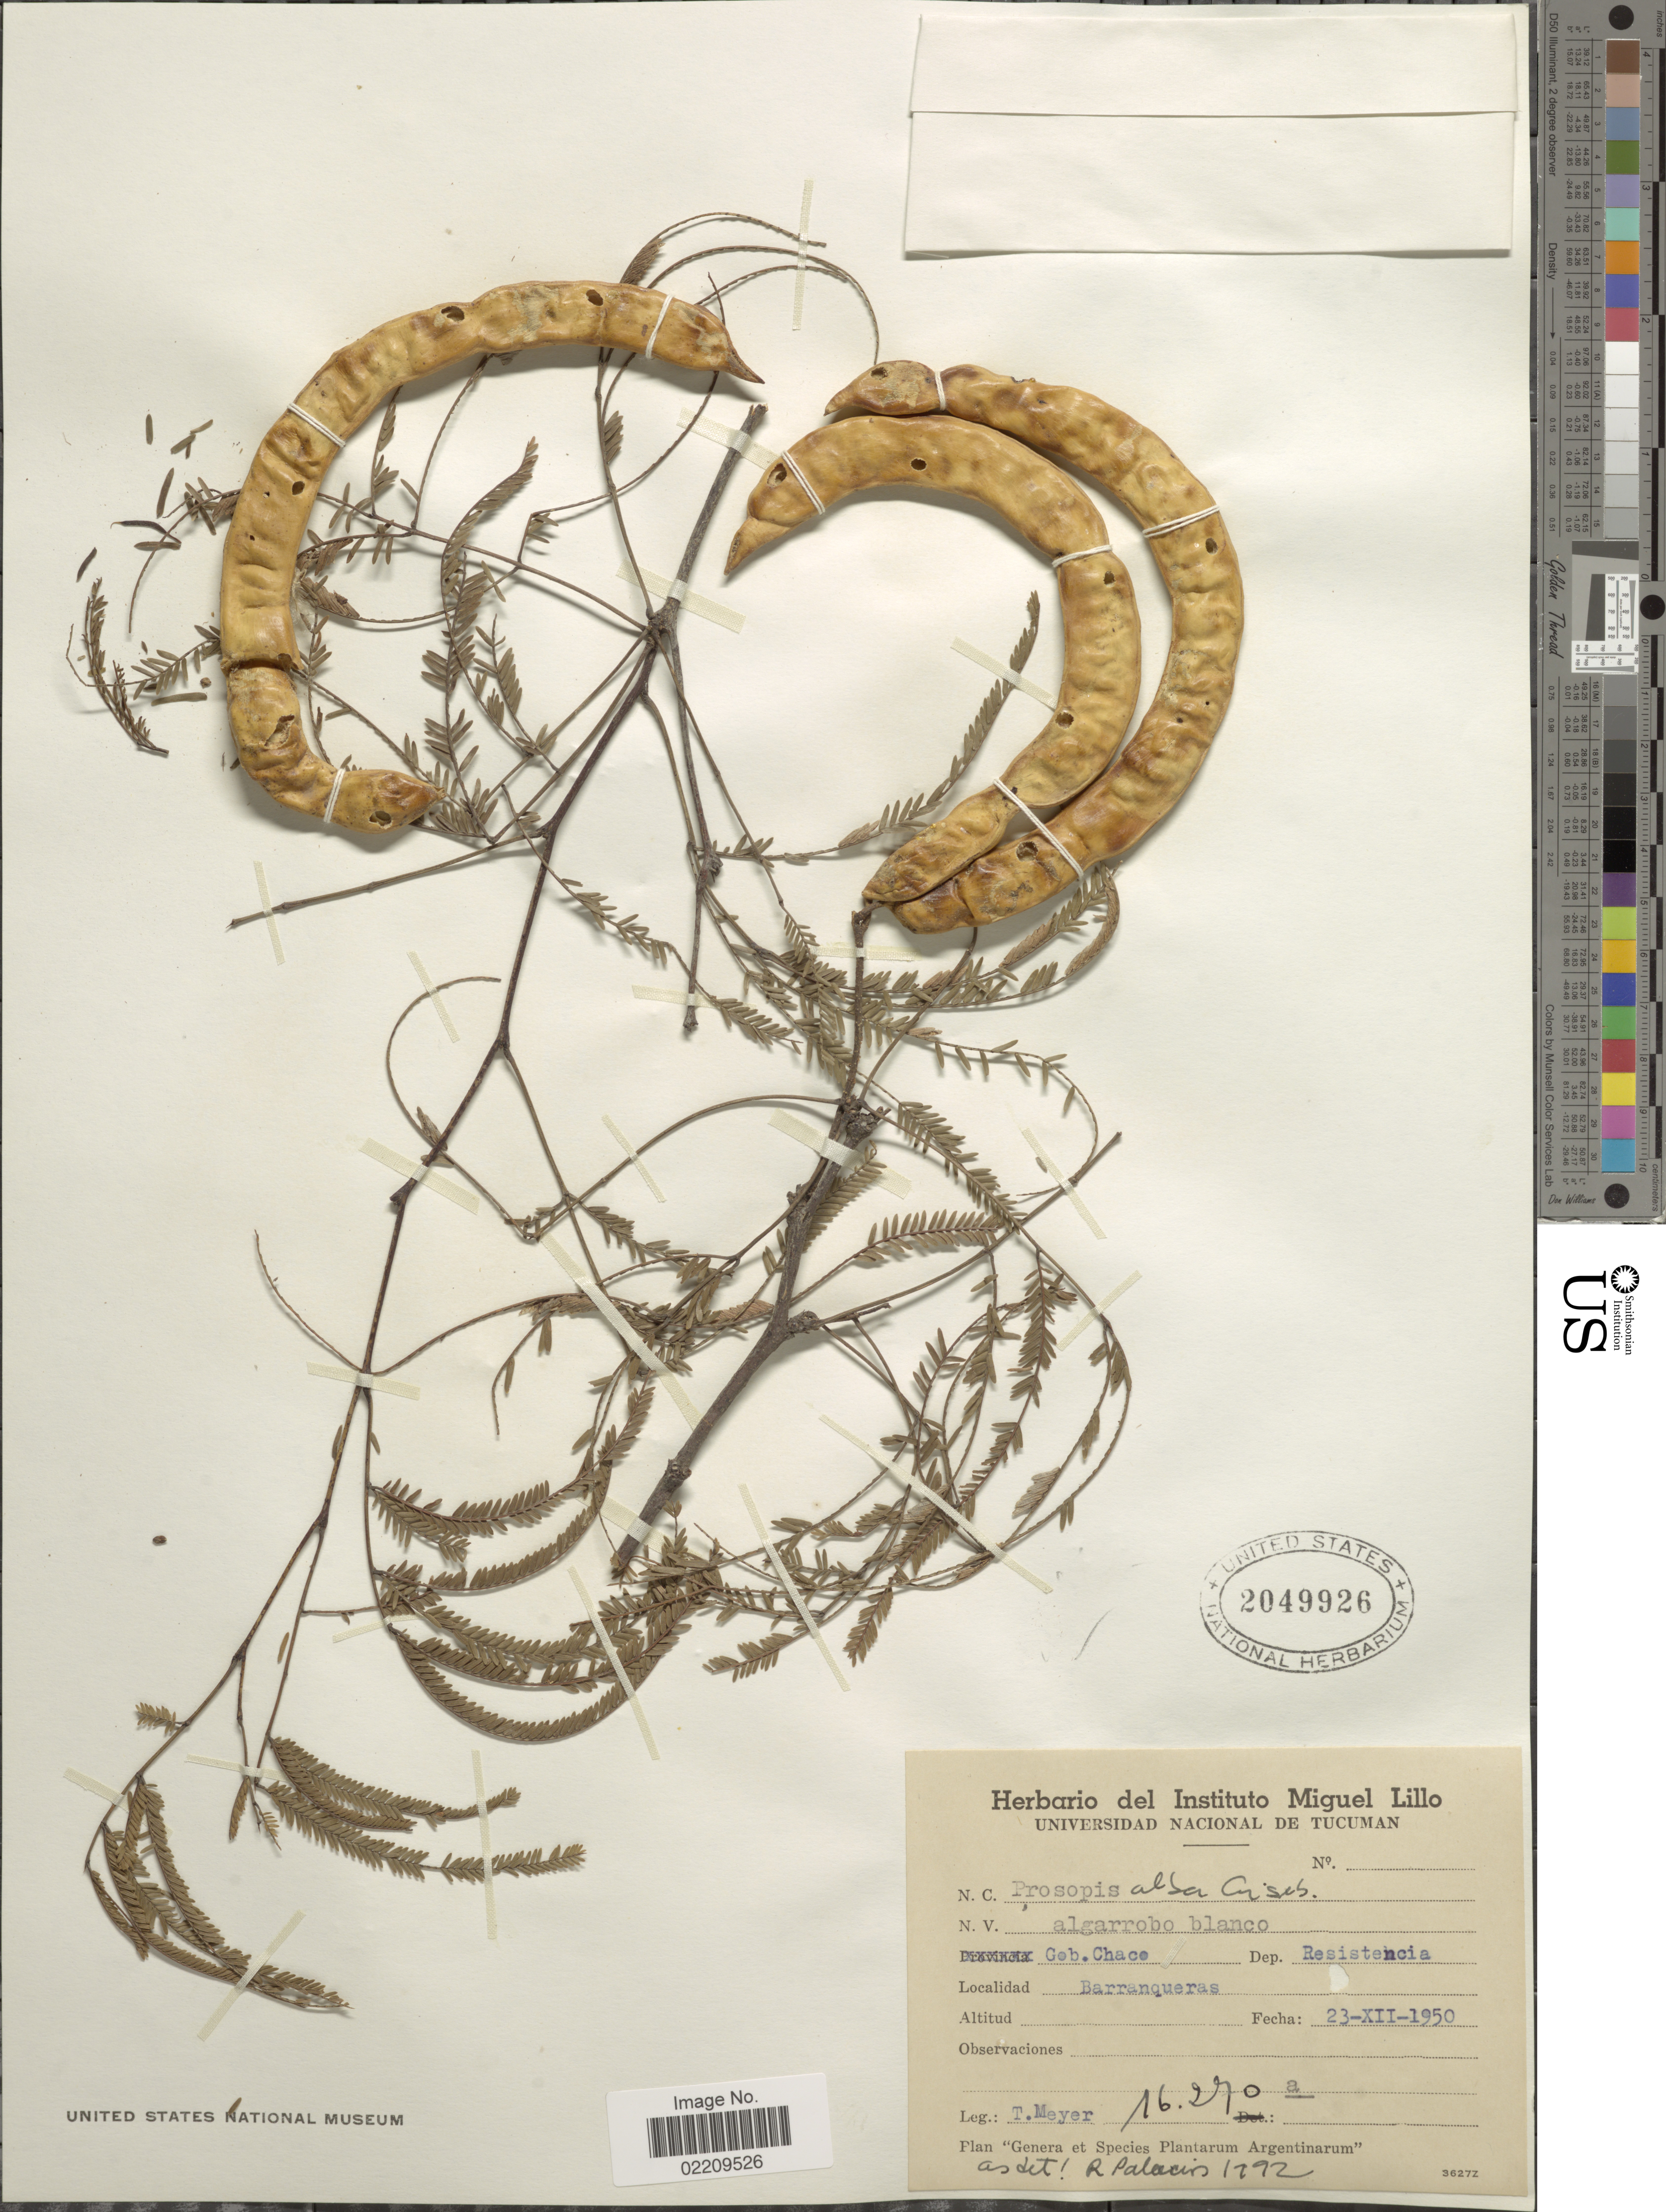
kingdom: Plantae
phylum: Tracheophyta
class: Magnoliopsida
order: Fabales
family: Fabaceae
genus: Neltuma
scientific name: Neltuma alba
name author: (Griseb.) C. E. Hughes & G.P. Lewis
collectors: T. Meyer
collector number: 16270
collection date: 1950-12-23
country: Argentina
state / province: Chaco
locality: Gob. cahco. Dep. Resistencia. Barranqueras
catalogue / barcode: US 2049926